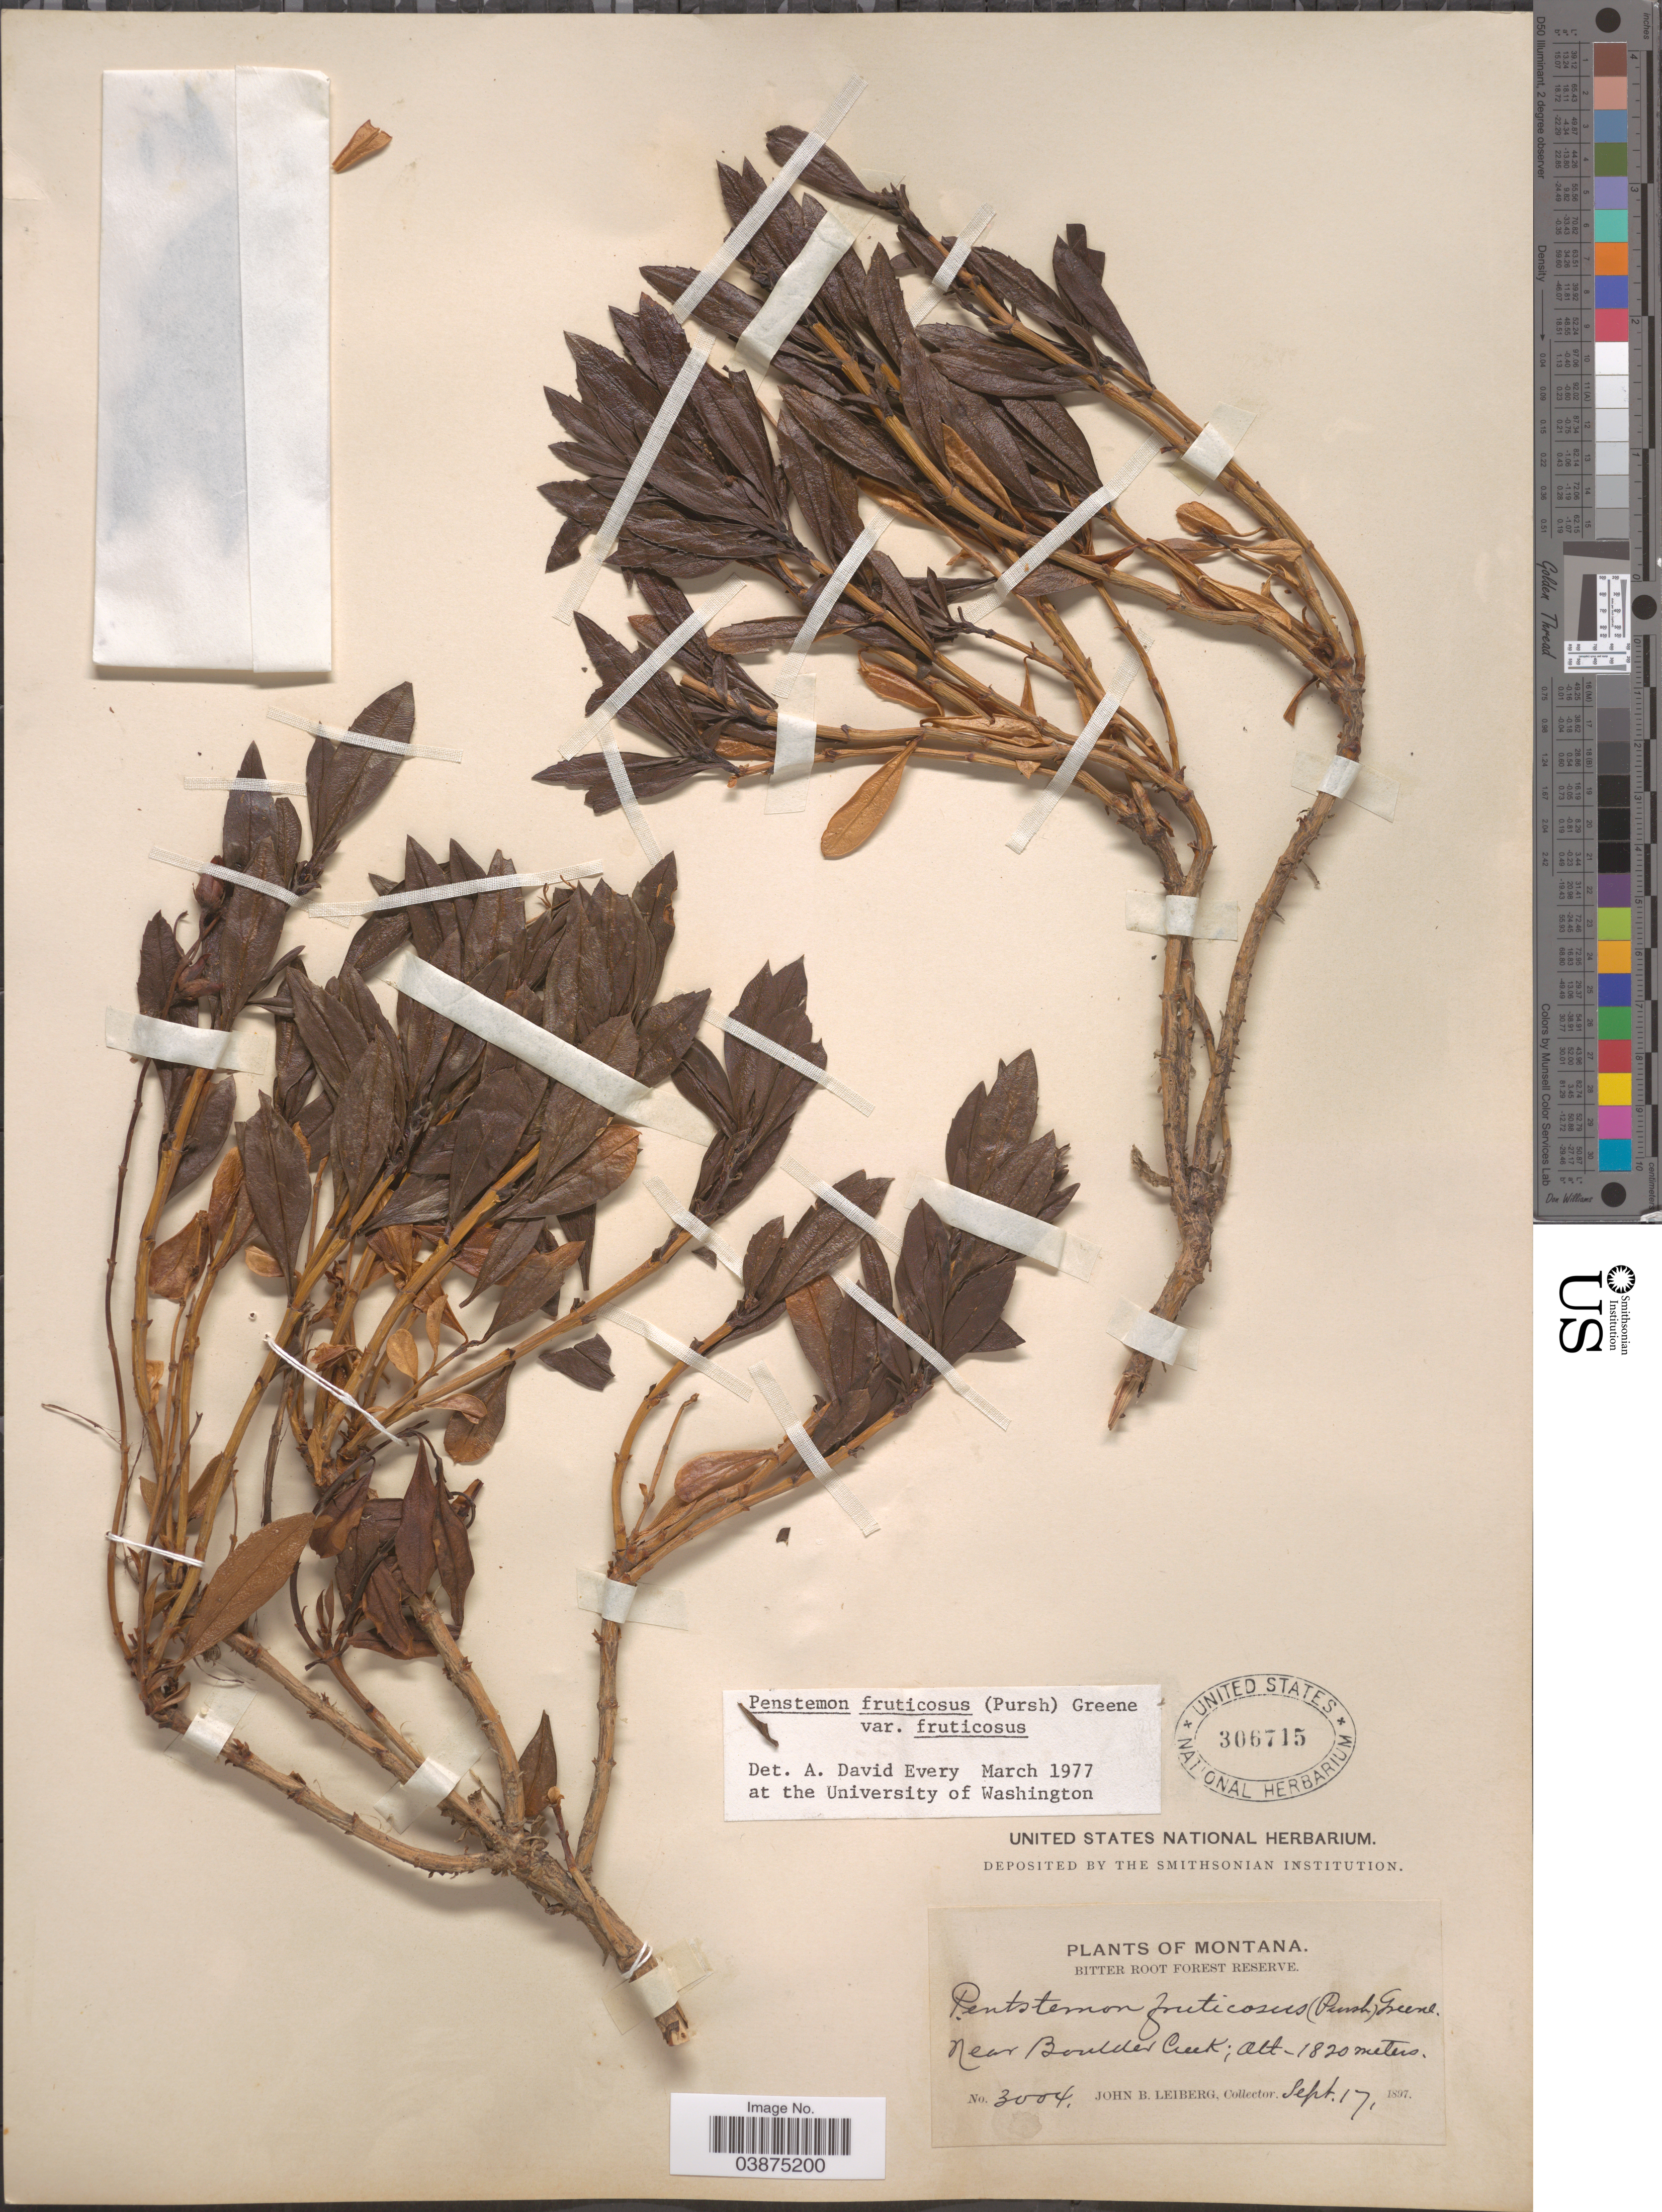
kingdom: Plantae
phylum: Tracheophyta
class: Magnoliopsida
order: Lamiales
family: Plantaginaceae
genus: Penstemon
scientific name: Penstemon fruticosus var. fruticosus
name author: (Pursh) Greene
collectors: J. B. Leiberg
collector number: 3004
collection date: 1897-09-17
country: United States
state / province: Montana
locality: Bitter Root Forest Reserve. Near Boulder Creek.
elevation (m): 1820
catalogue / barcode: US 306715